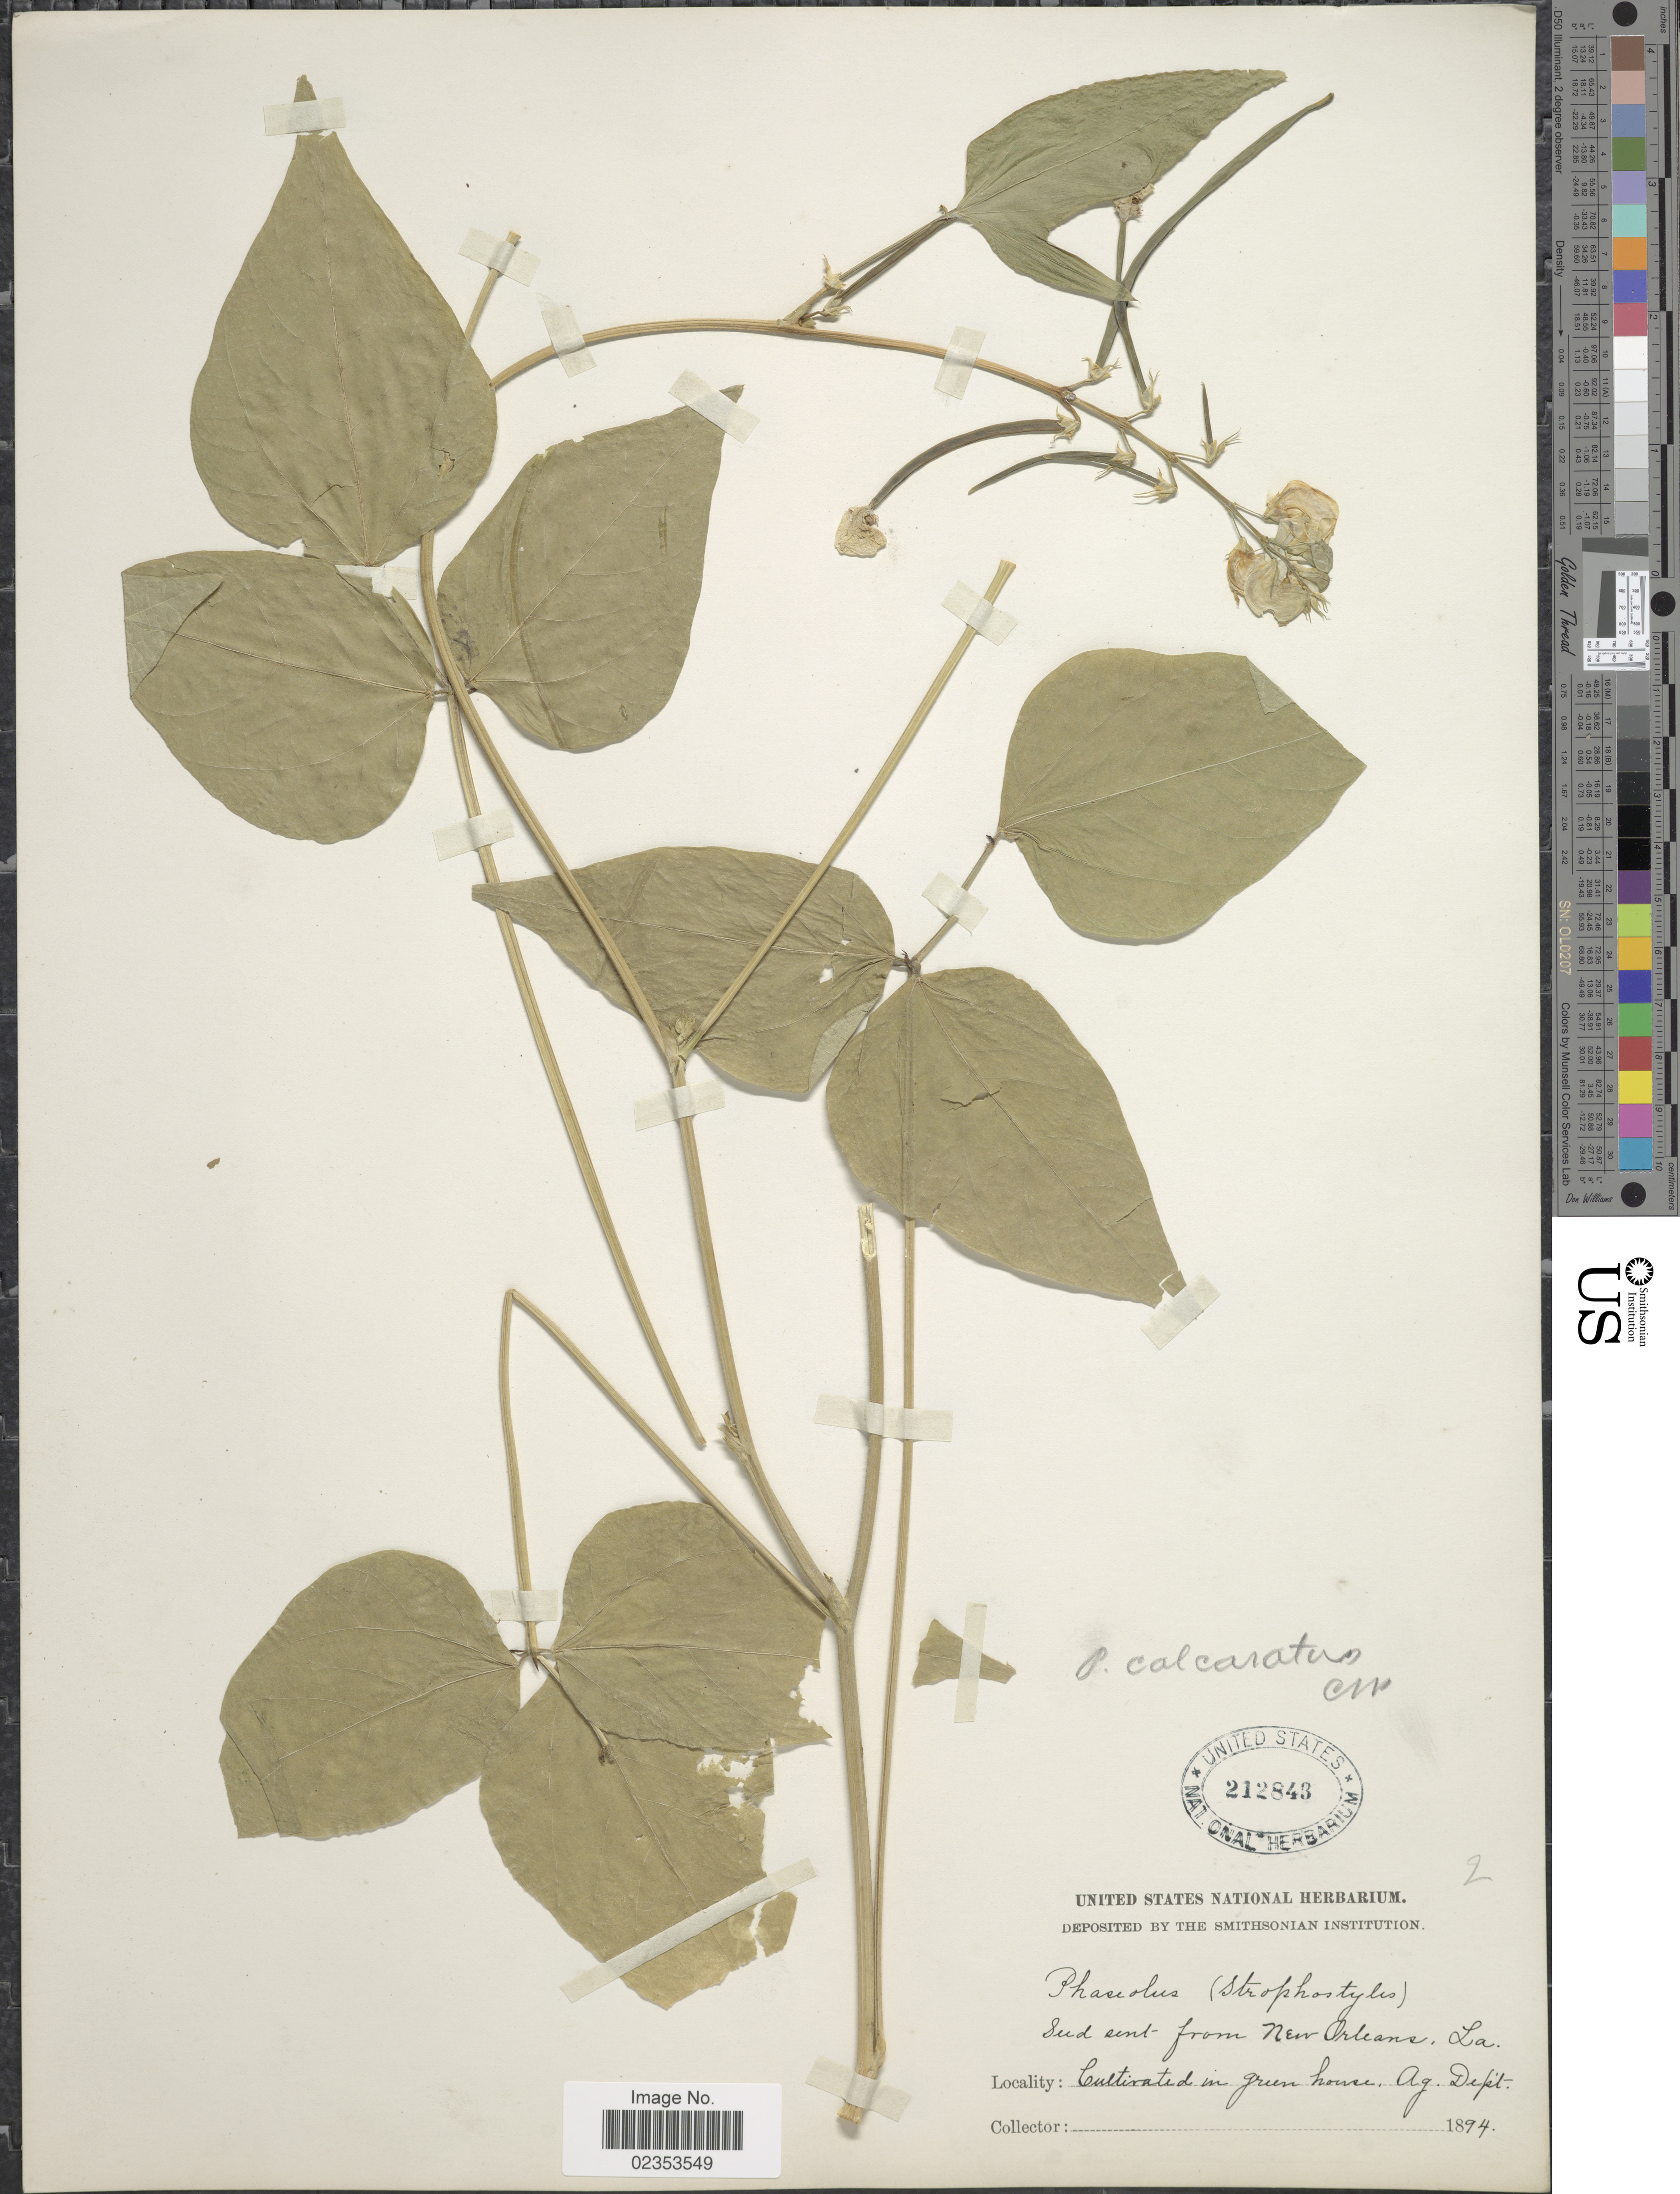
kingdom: Plantae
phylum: Tracheophyta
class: Magnoliopsida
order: Fabales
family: Fabaceae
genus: Vigna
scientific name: Vigna umbellata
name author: (Thunb.) Ohwi & H. Ohashi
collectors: ex herb. United States National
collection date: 1894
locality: In greenhouse, Ag. Dept.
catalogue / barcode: US 212843